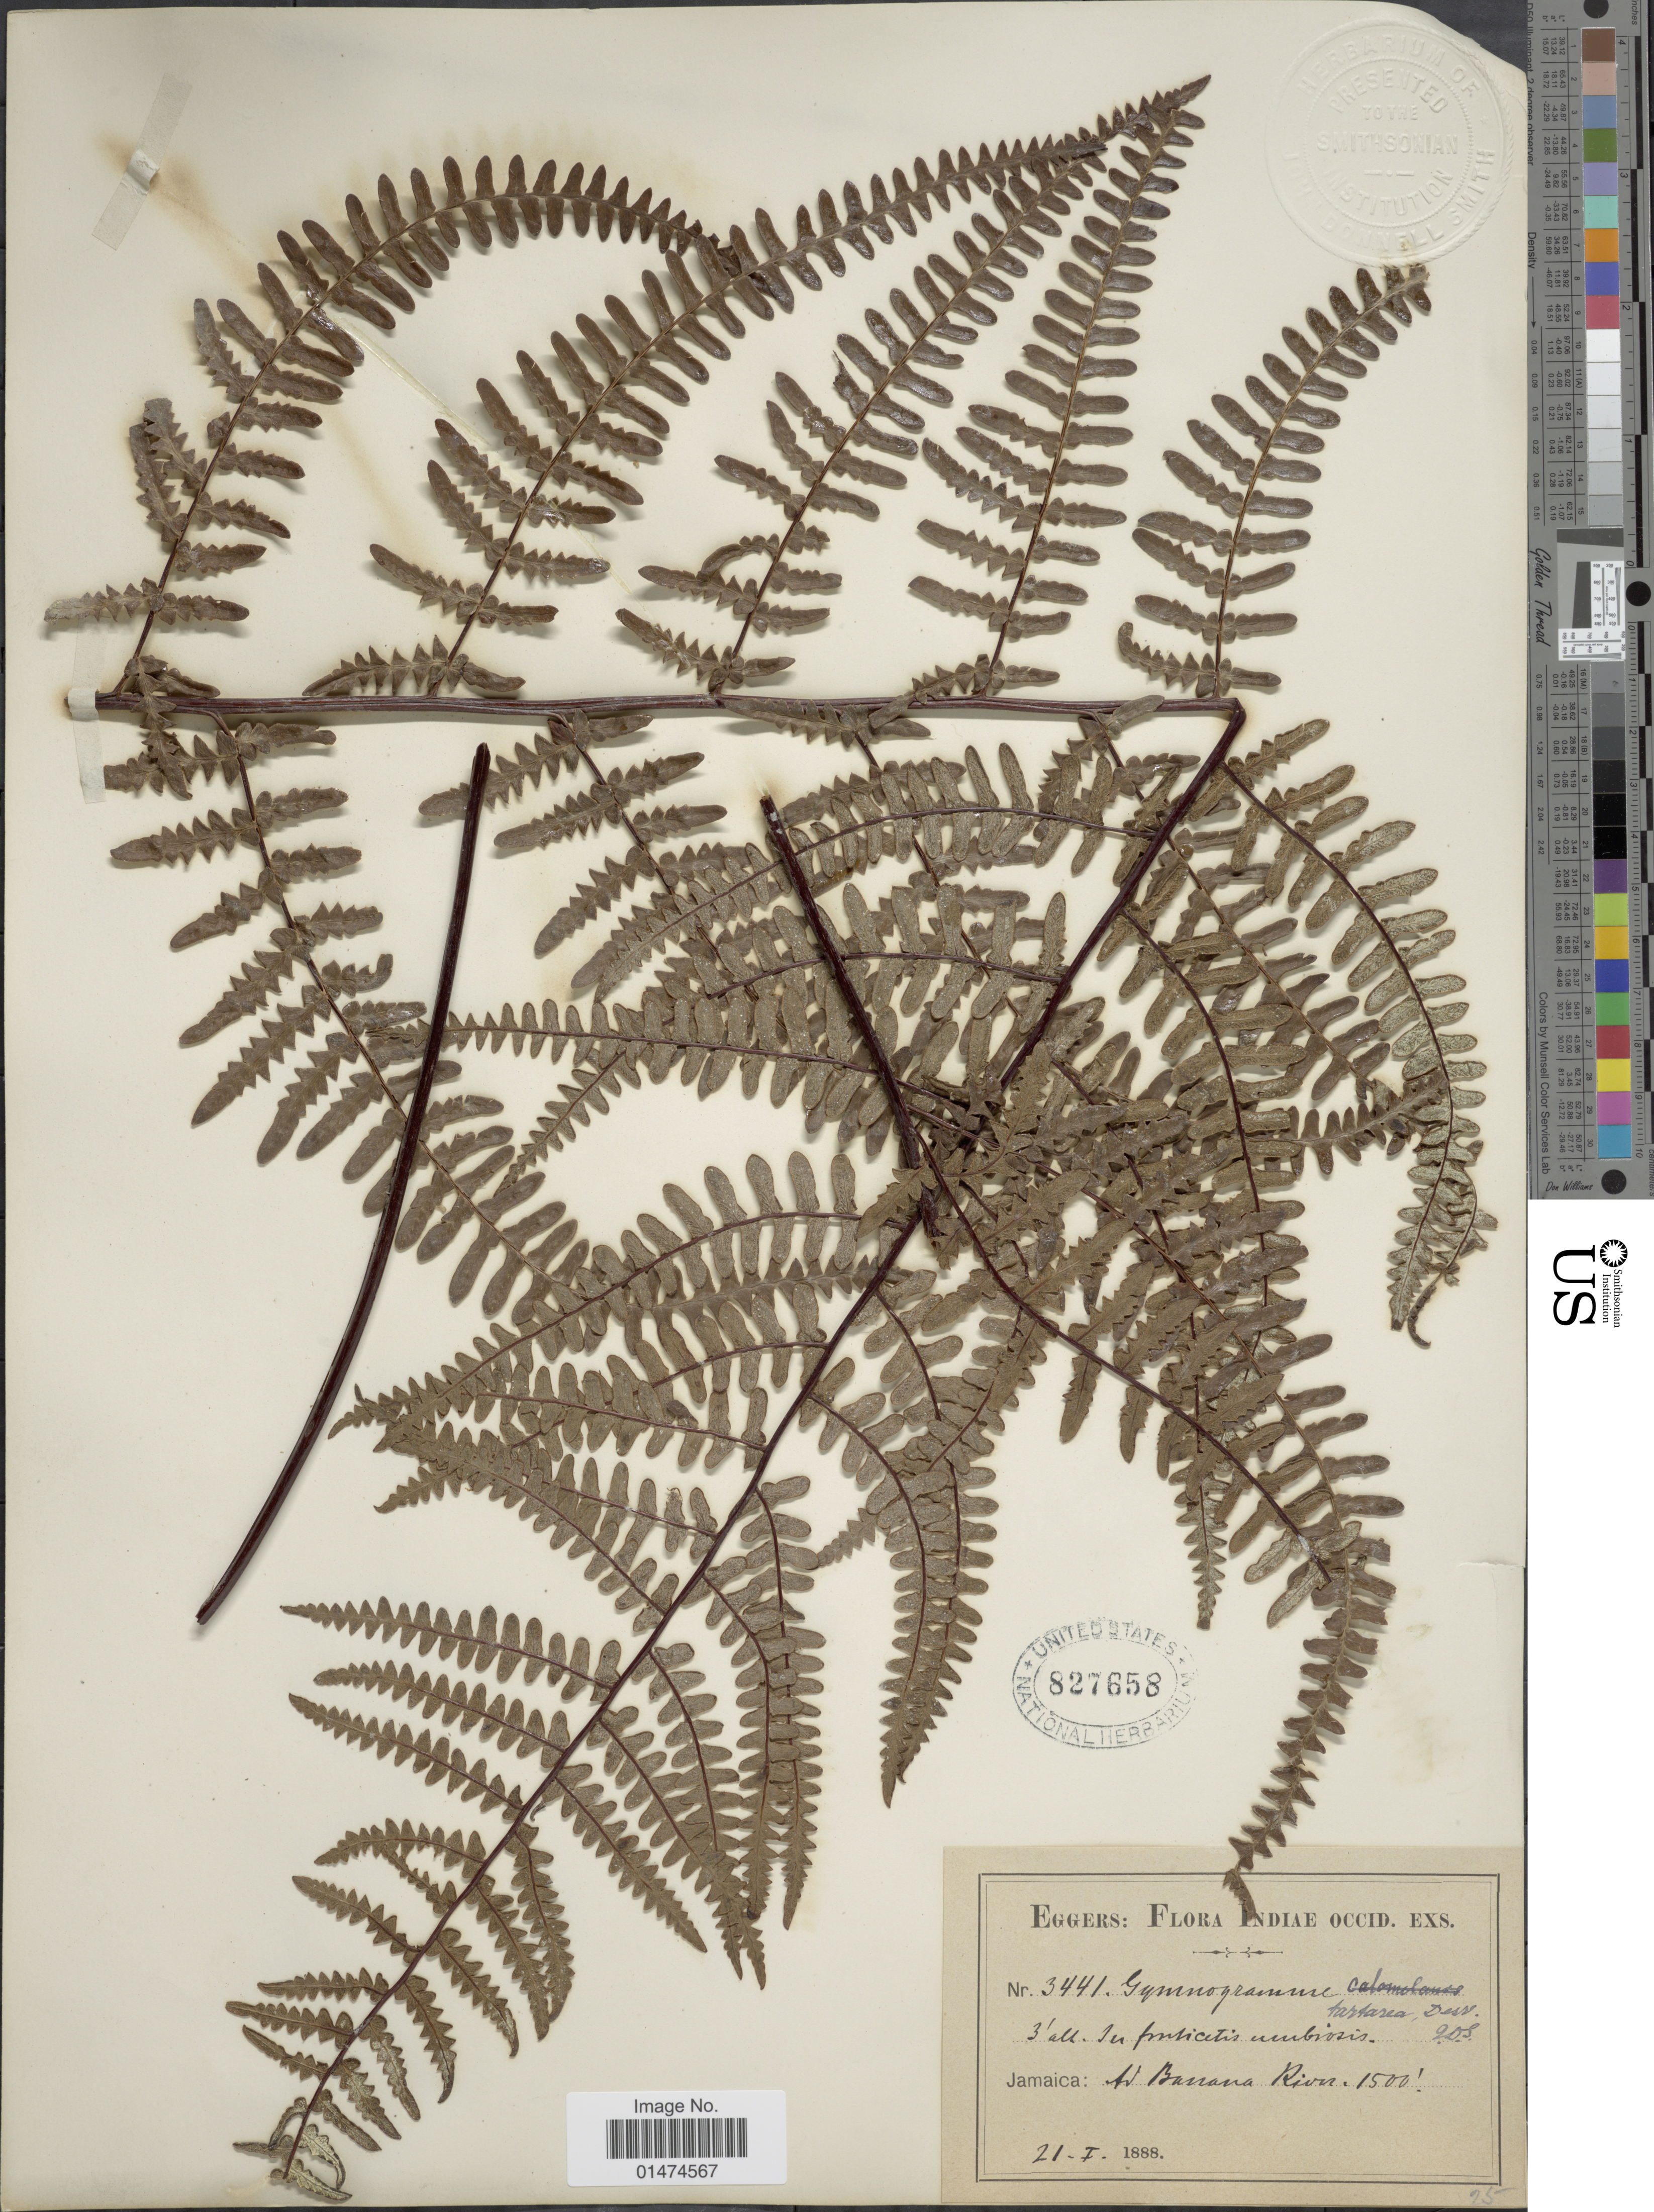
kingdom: Plantae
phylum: Tracheophyta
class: Polypodiopsida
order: Polypodiales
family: Pteridaceae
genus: Pityrogramma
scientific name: Pityrogramma ebenea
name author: (L.) Proctor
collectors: -. Eggers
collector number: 3441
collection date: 1888-01-21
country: Jamaica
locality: Indiae Ociid. Exs. Ad Banana River.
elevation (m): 457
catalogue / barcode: US 827658